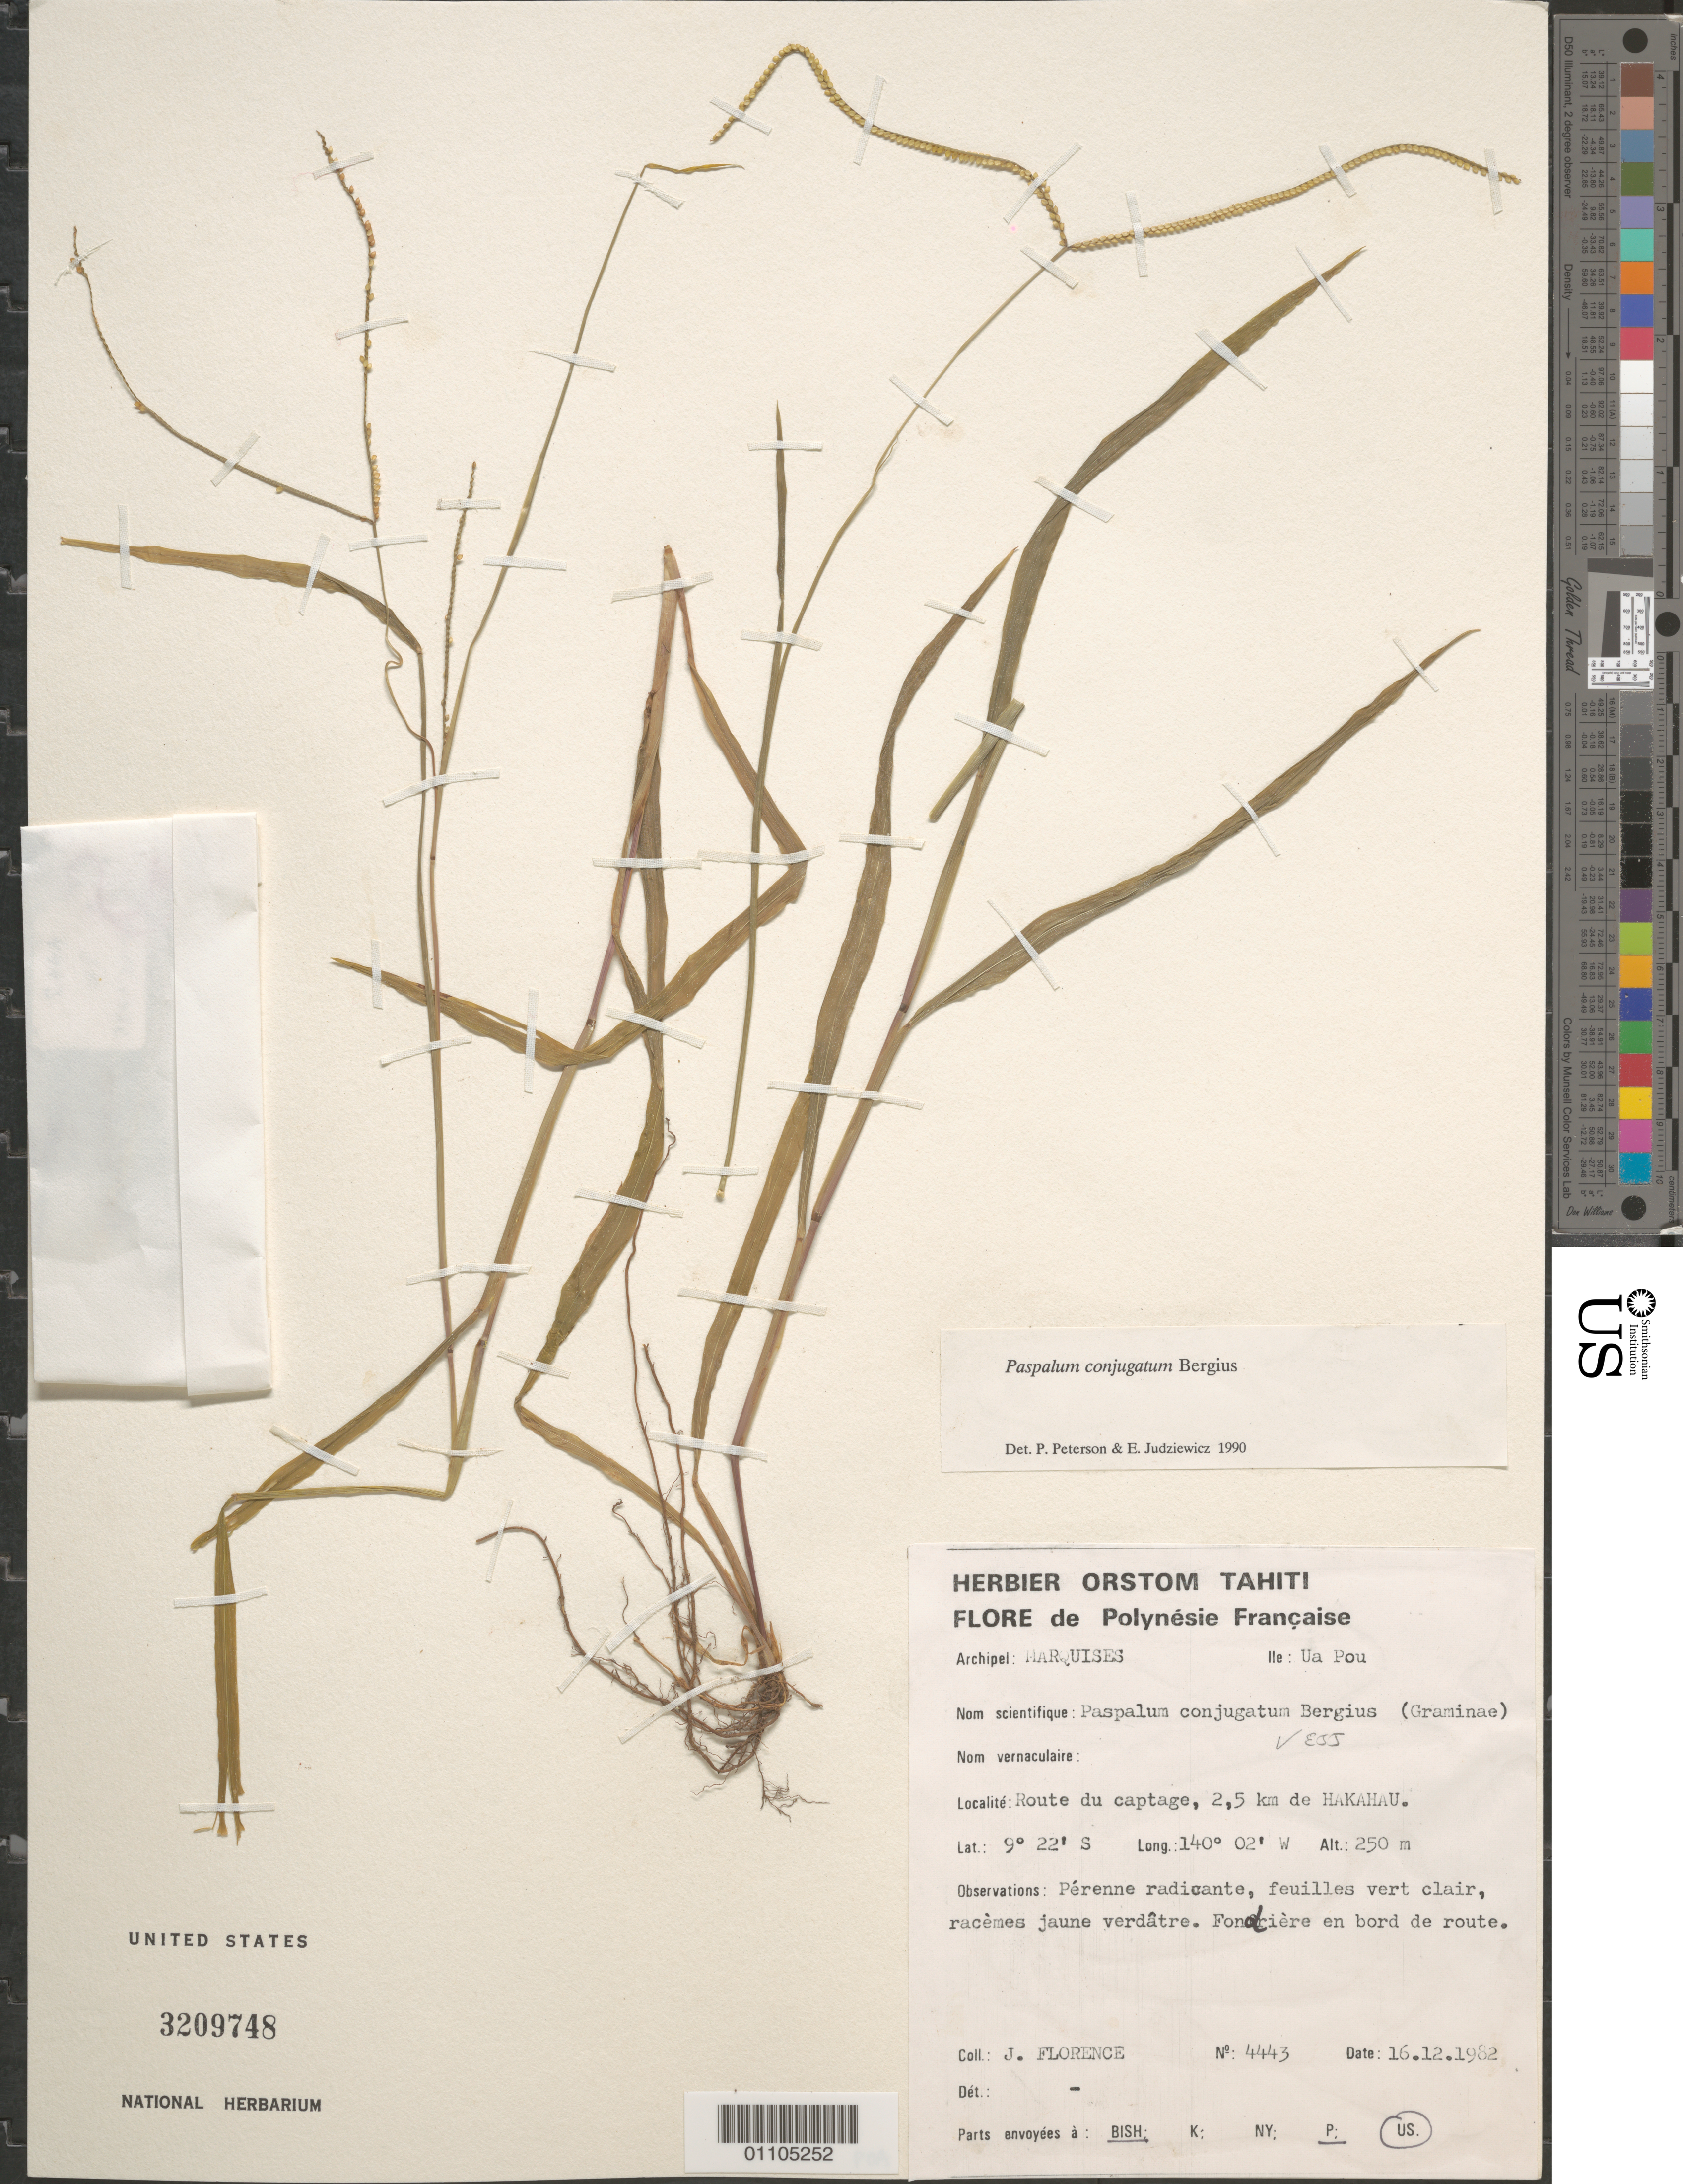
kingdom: Plantae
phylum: Tracheophyta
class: Liliopsida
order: Poales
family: Poaceae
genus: Paspalum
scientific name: Paspalum conjugatum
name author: P.J. Bergius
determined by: Peterson, P. M.; Judziewicz, E. J.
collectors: J. Florence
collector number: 4443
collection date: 1982-12-16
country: French Polynesia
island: Nuku Hiva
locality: route du captage, 2.5 km de Hakahau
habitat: fonfriere en bord de route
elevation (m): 250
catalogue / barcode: US 3209748